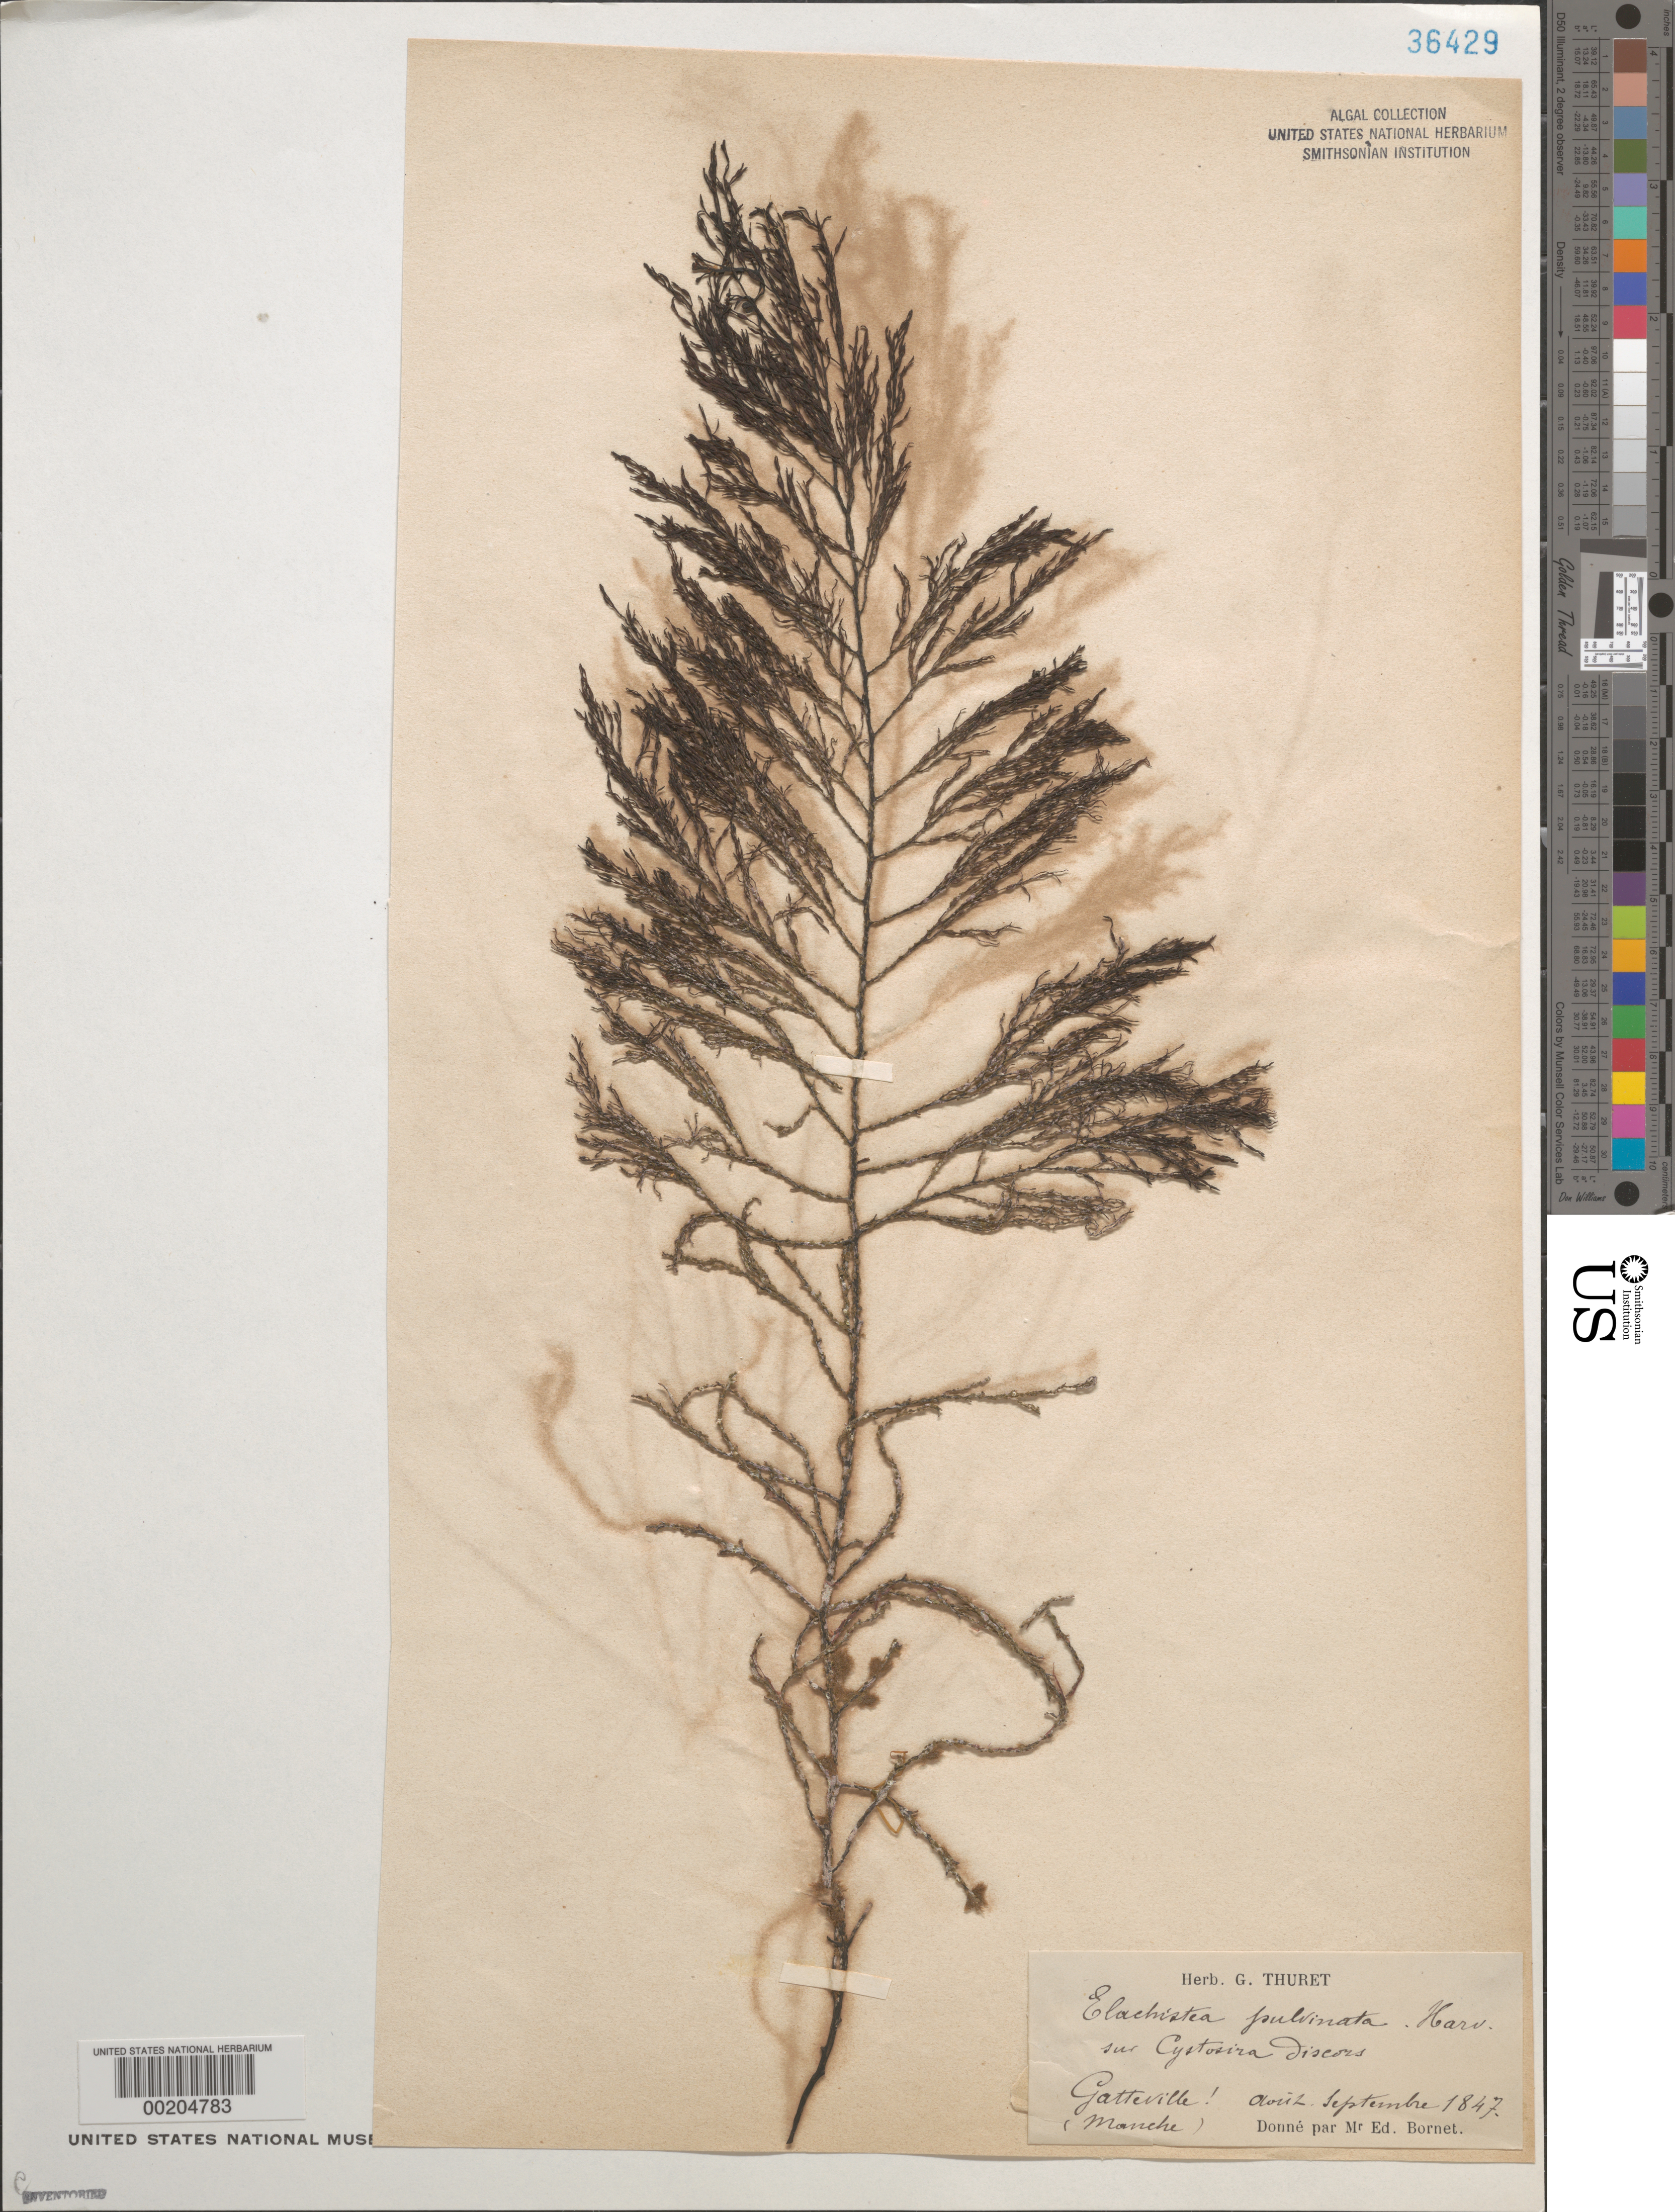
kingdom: Chromista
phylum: Ochrophyta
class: Phaeophyceae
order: Ectocarpales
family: Chordariaceae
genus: Myriactula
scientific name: Myriactula rivulariae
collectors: Thuret, G. (herbarium)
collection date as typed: Aug 1847 TO -- Sep 1847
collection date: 1847-08/1847-09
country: France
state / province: Normandie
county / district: Manche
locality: Gatteville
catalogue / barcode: US 36429